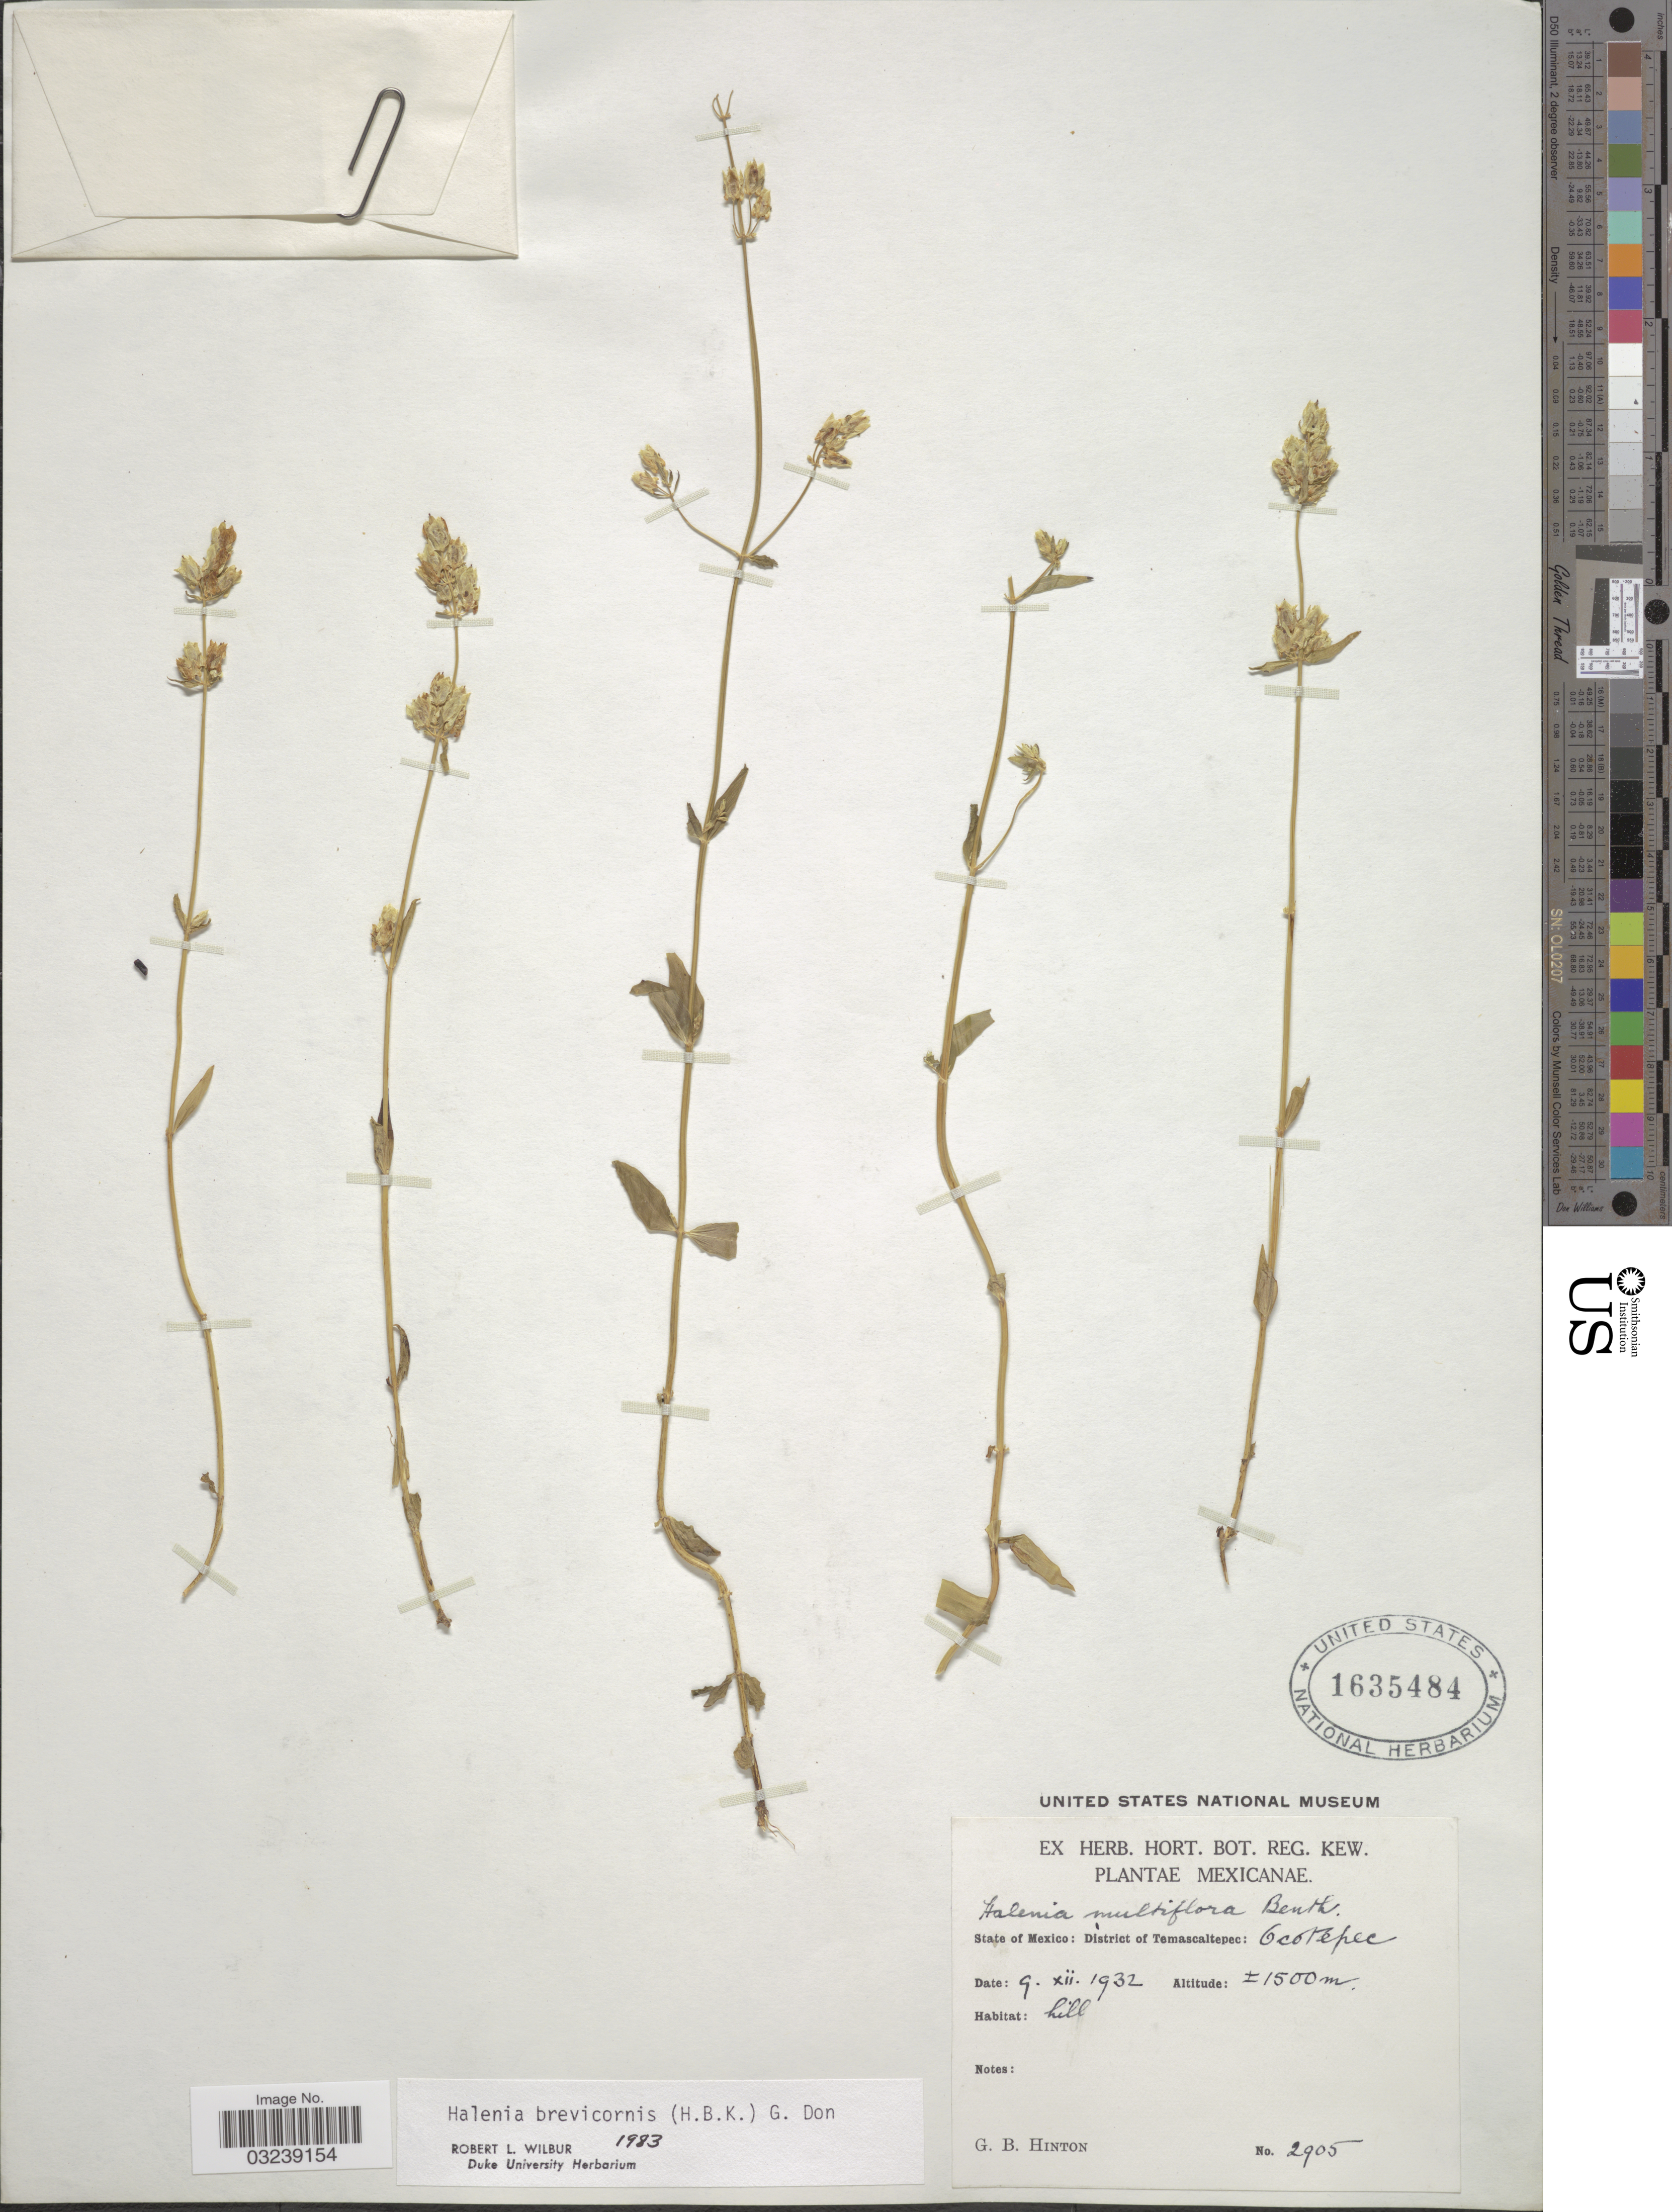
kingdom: Plantae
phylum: Tracheophyta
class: Magnoliopsida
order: Gentianales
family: Gentianaceae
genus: Halenia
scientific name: Halenia brevicornis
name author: (Kunth) G. Don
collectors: G. B. Hinton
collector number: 2905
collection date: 1932-12-09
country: Mexico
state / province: México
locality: District of Temascaltepec: Ocotépec.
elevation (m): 1500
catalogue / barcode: US 1635484